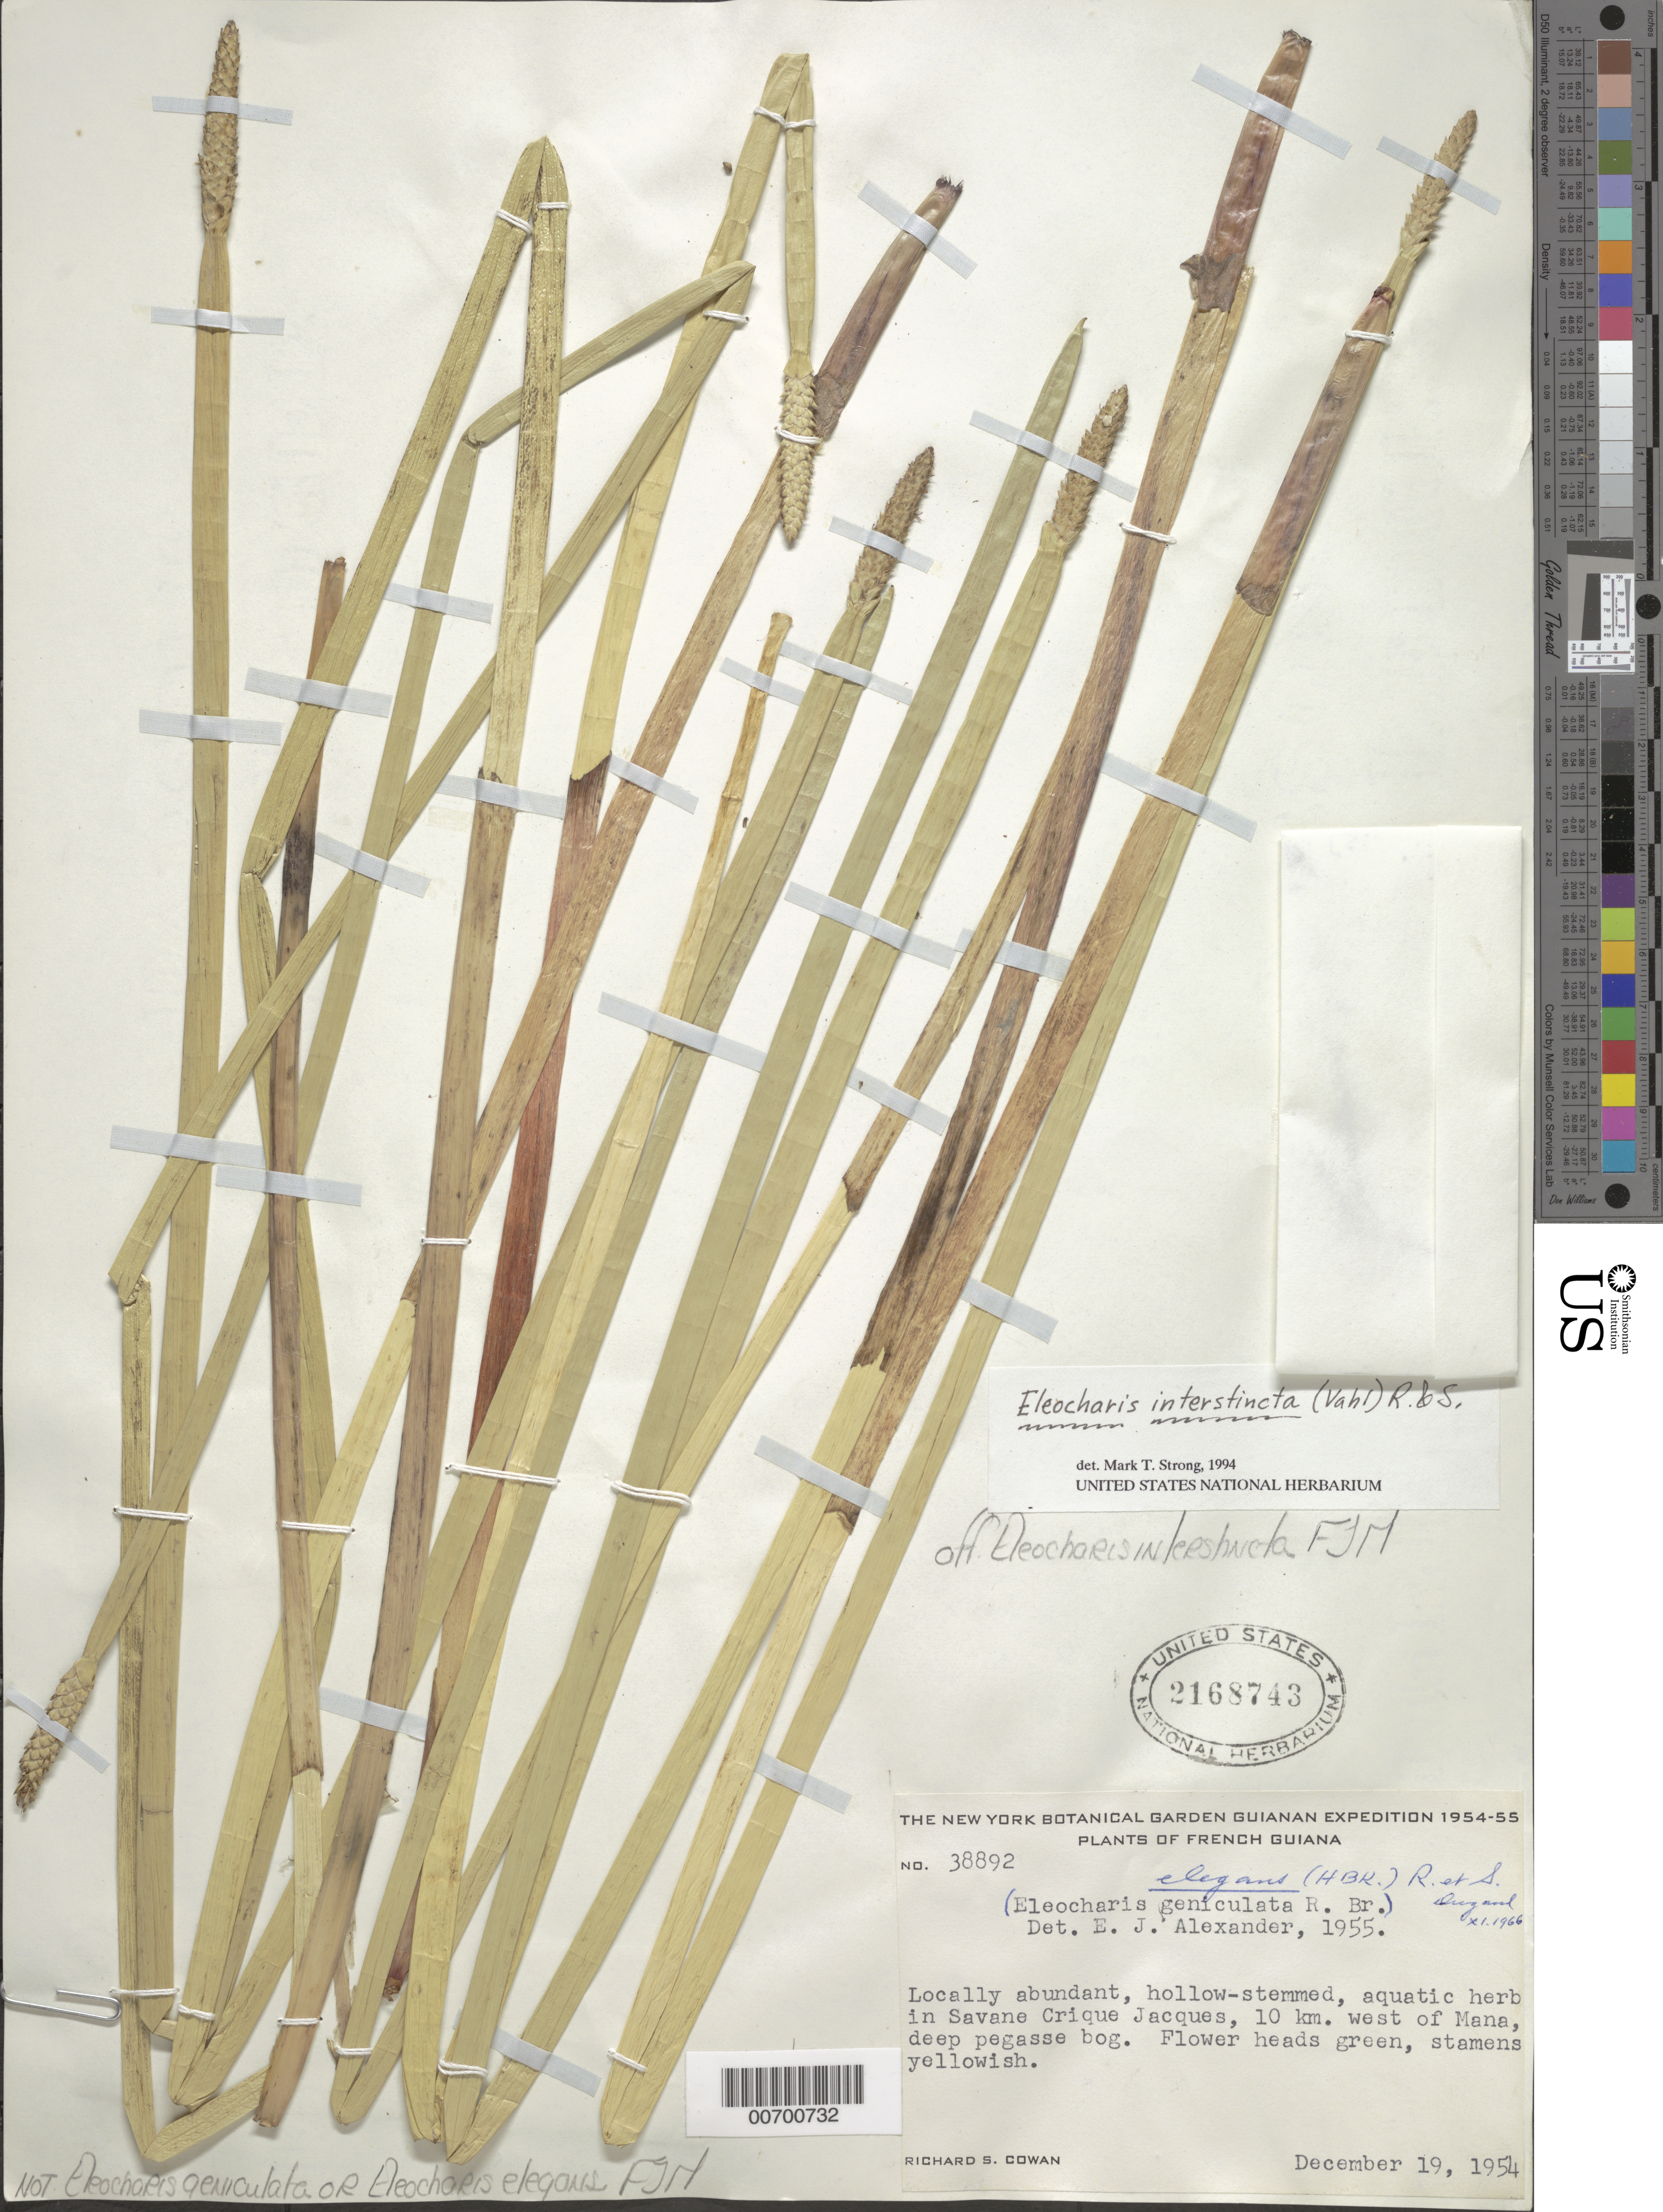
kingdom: Plantae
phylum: Tracheophyta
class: Liliopsida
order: Poales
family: Cyperaceae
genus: Eleocharis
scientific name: Eleocharis interstincta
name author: (Vahl) Roem. & Schult.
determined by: Strong, M. T., (US), Smithsonian Institution - National Museum of Natural History (UNITED STATES)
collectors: R. S. Cowan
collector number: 38892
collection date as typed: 19-Dec-54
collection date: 1954-12-19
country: French Guiana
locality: Crique Jacques, near St. Laurent, 10 km W of Mana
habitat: In crique, deep pegasse bog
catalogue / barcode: US 2168743